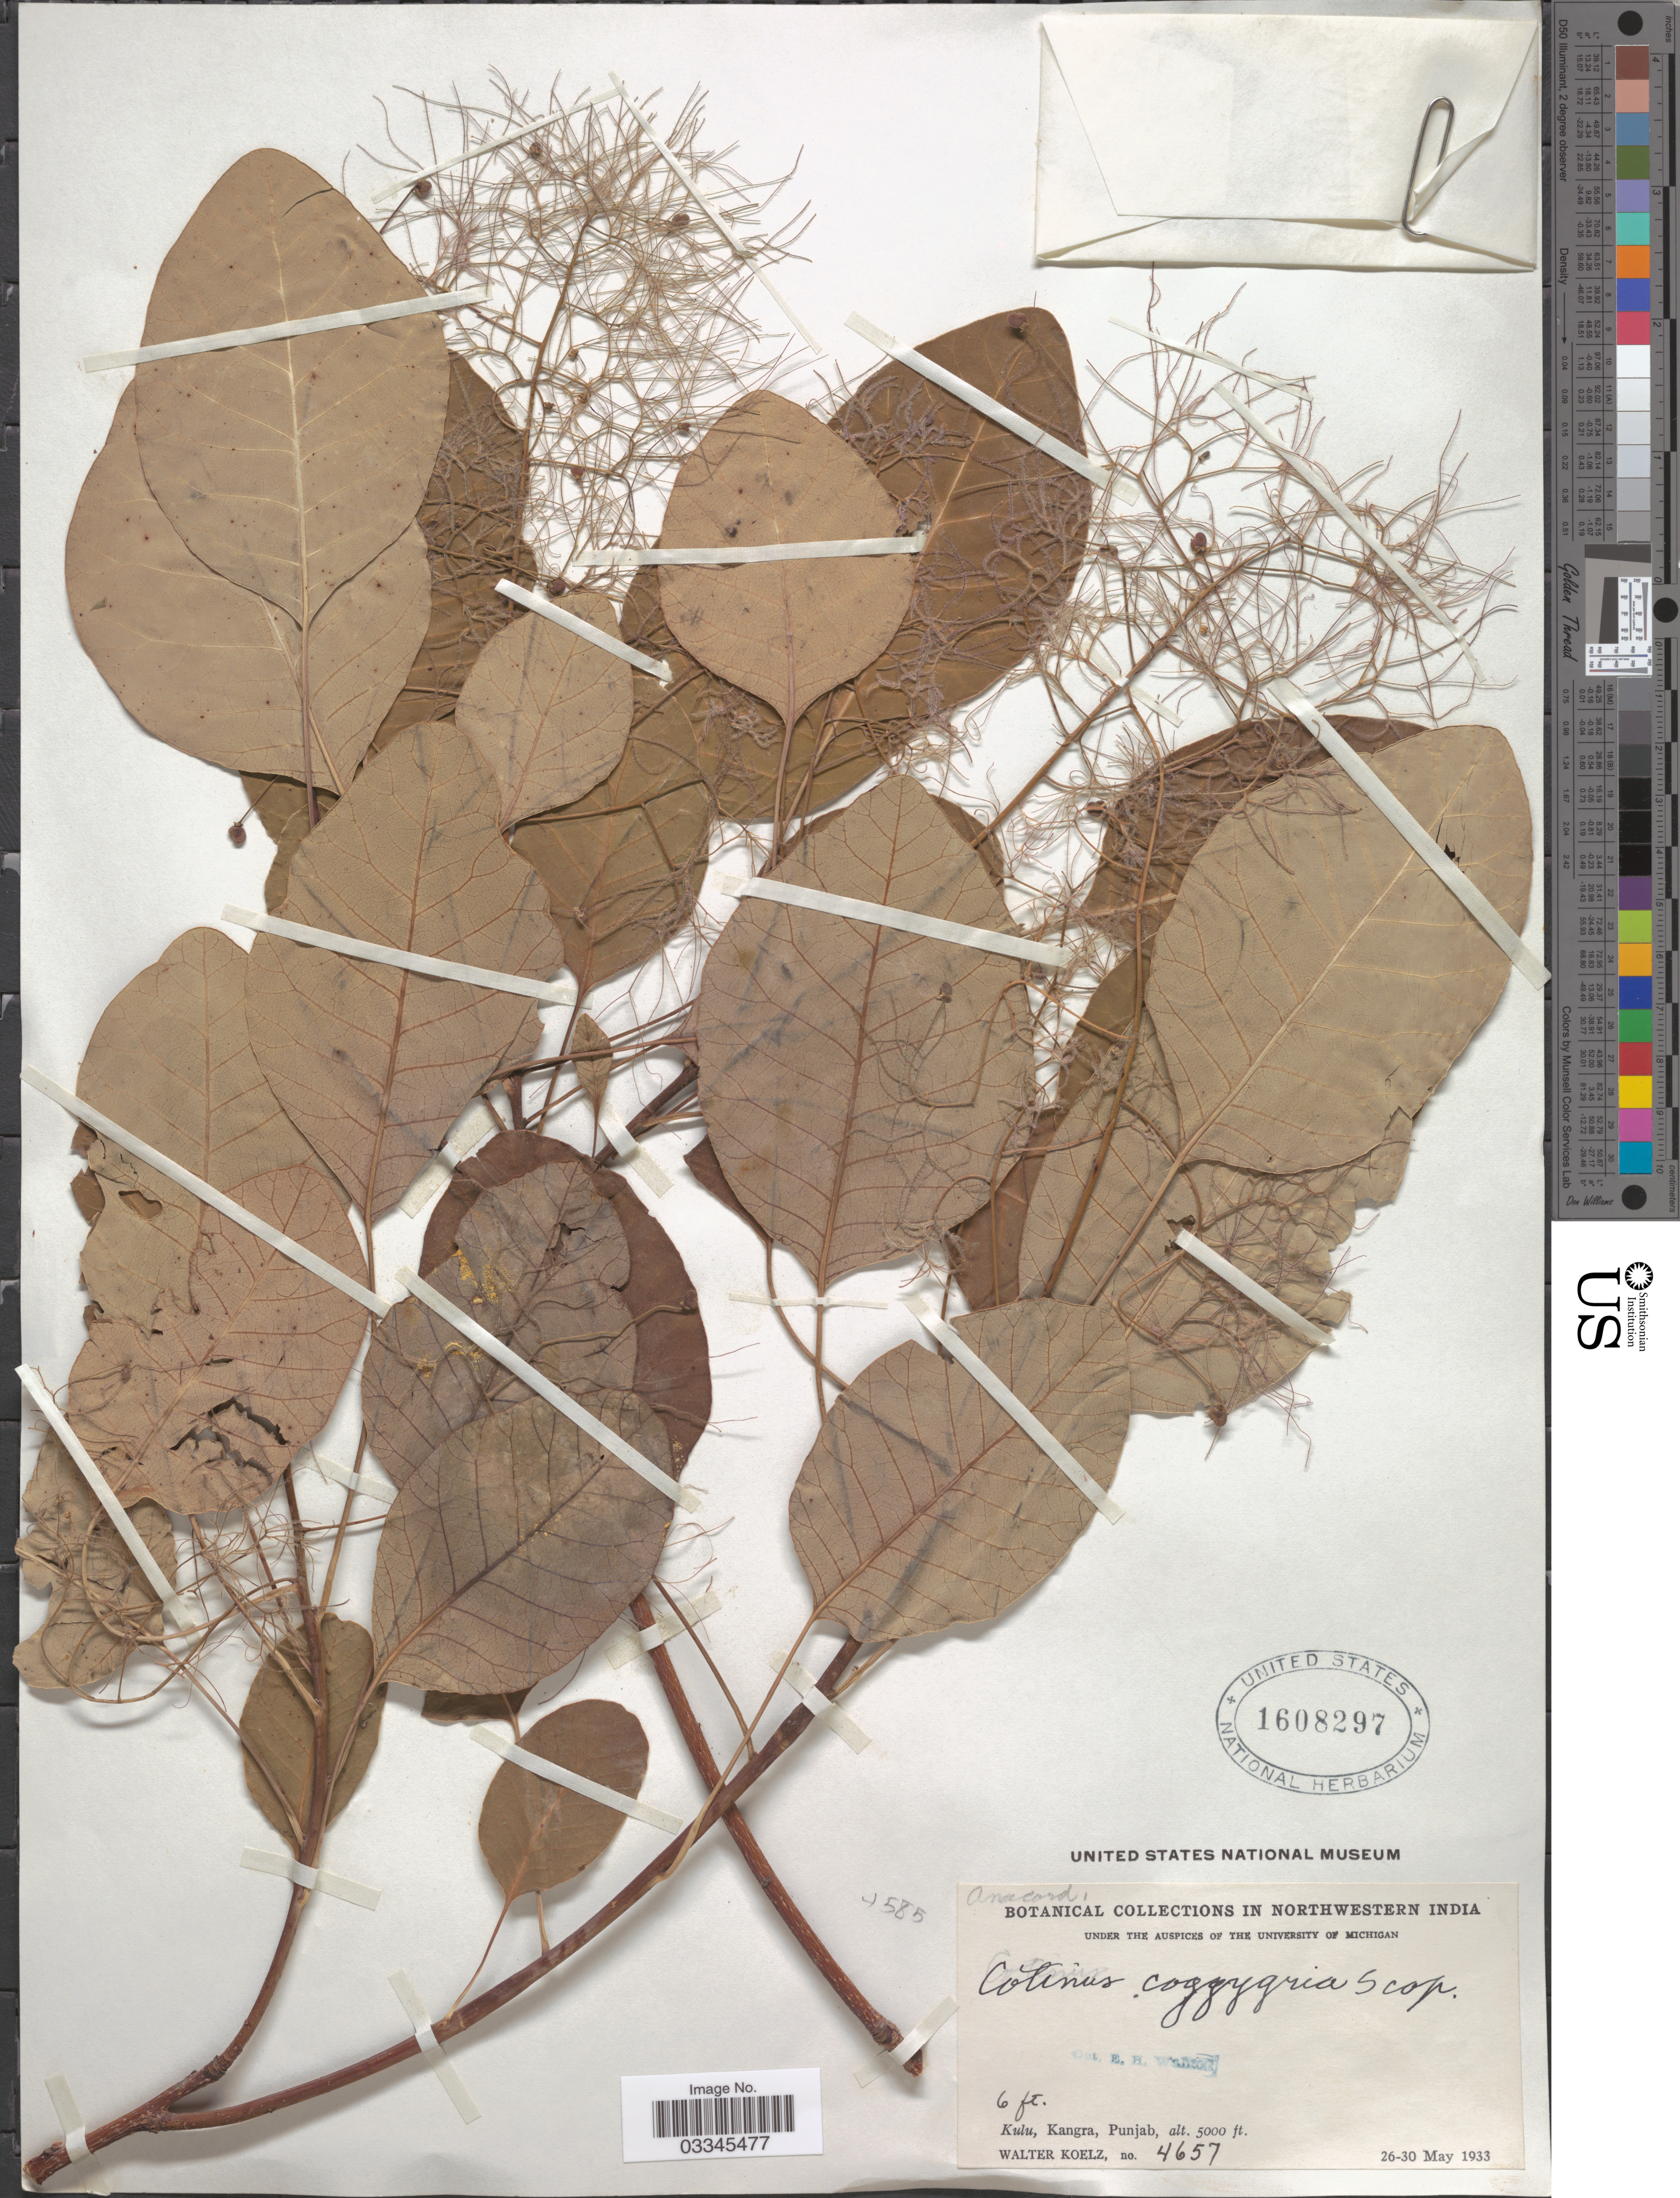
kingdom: Plantae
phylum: Tracheophyta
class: Magnoliopsida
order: Sapindales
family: Anacardiaceae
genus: Cotinus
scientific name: Cotinus coggygria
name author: Scop.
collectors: W. N. Koelz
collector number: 4657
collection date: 1933-05-26/1933-05-30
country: India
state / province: Himachal Pradesh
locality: Northwestern India. Kulu, Kangra.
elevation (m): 1524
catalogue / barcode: US 1608297